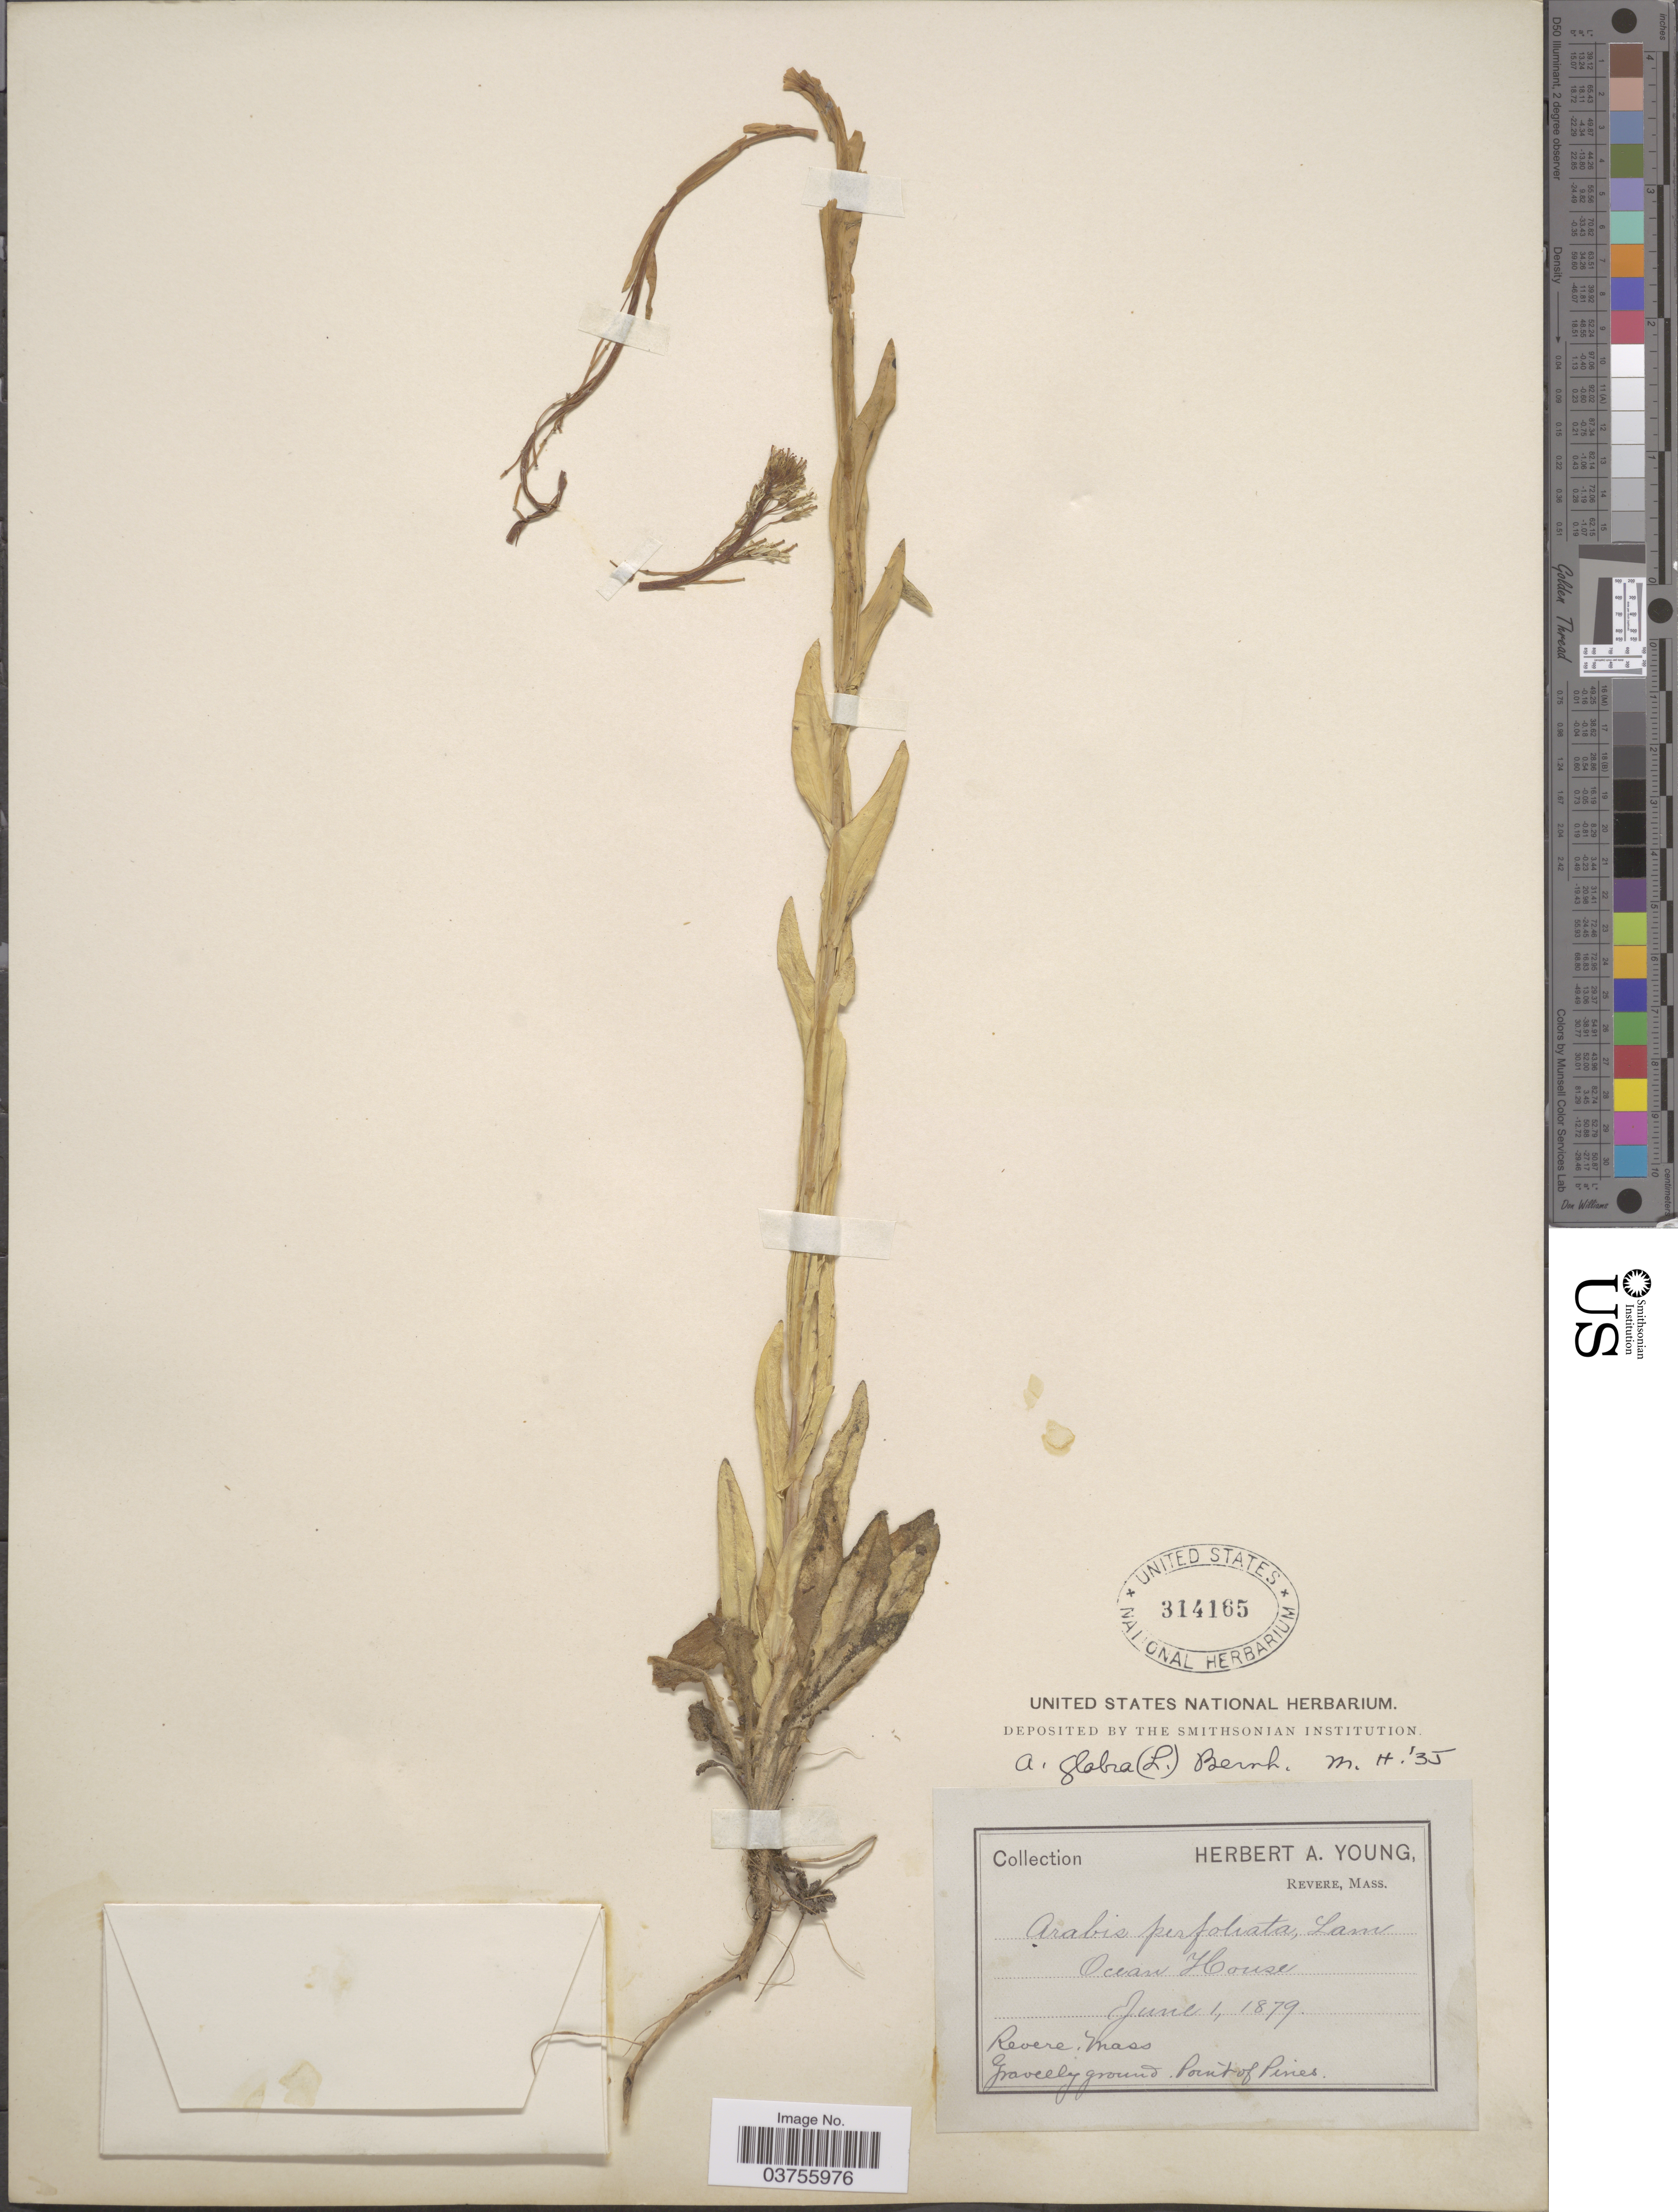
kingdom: Plantae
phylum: Tracheophyta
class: Magnoliopsida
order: Brassicales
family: Brassicaceae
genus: Turritis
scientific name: Turritis glabra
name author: L.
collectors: Ex herb. A. Young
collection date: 1879-06-01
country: United States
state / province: Massachusetts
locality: Ocean House. Revere. Point of Pines.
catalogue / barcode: US 314165